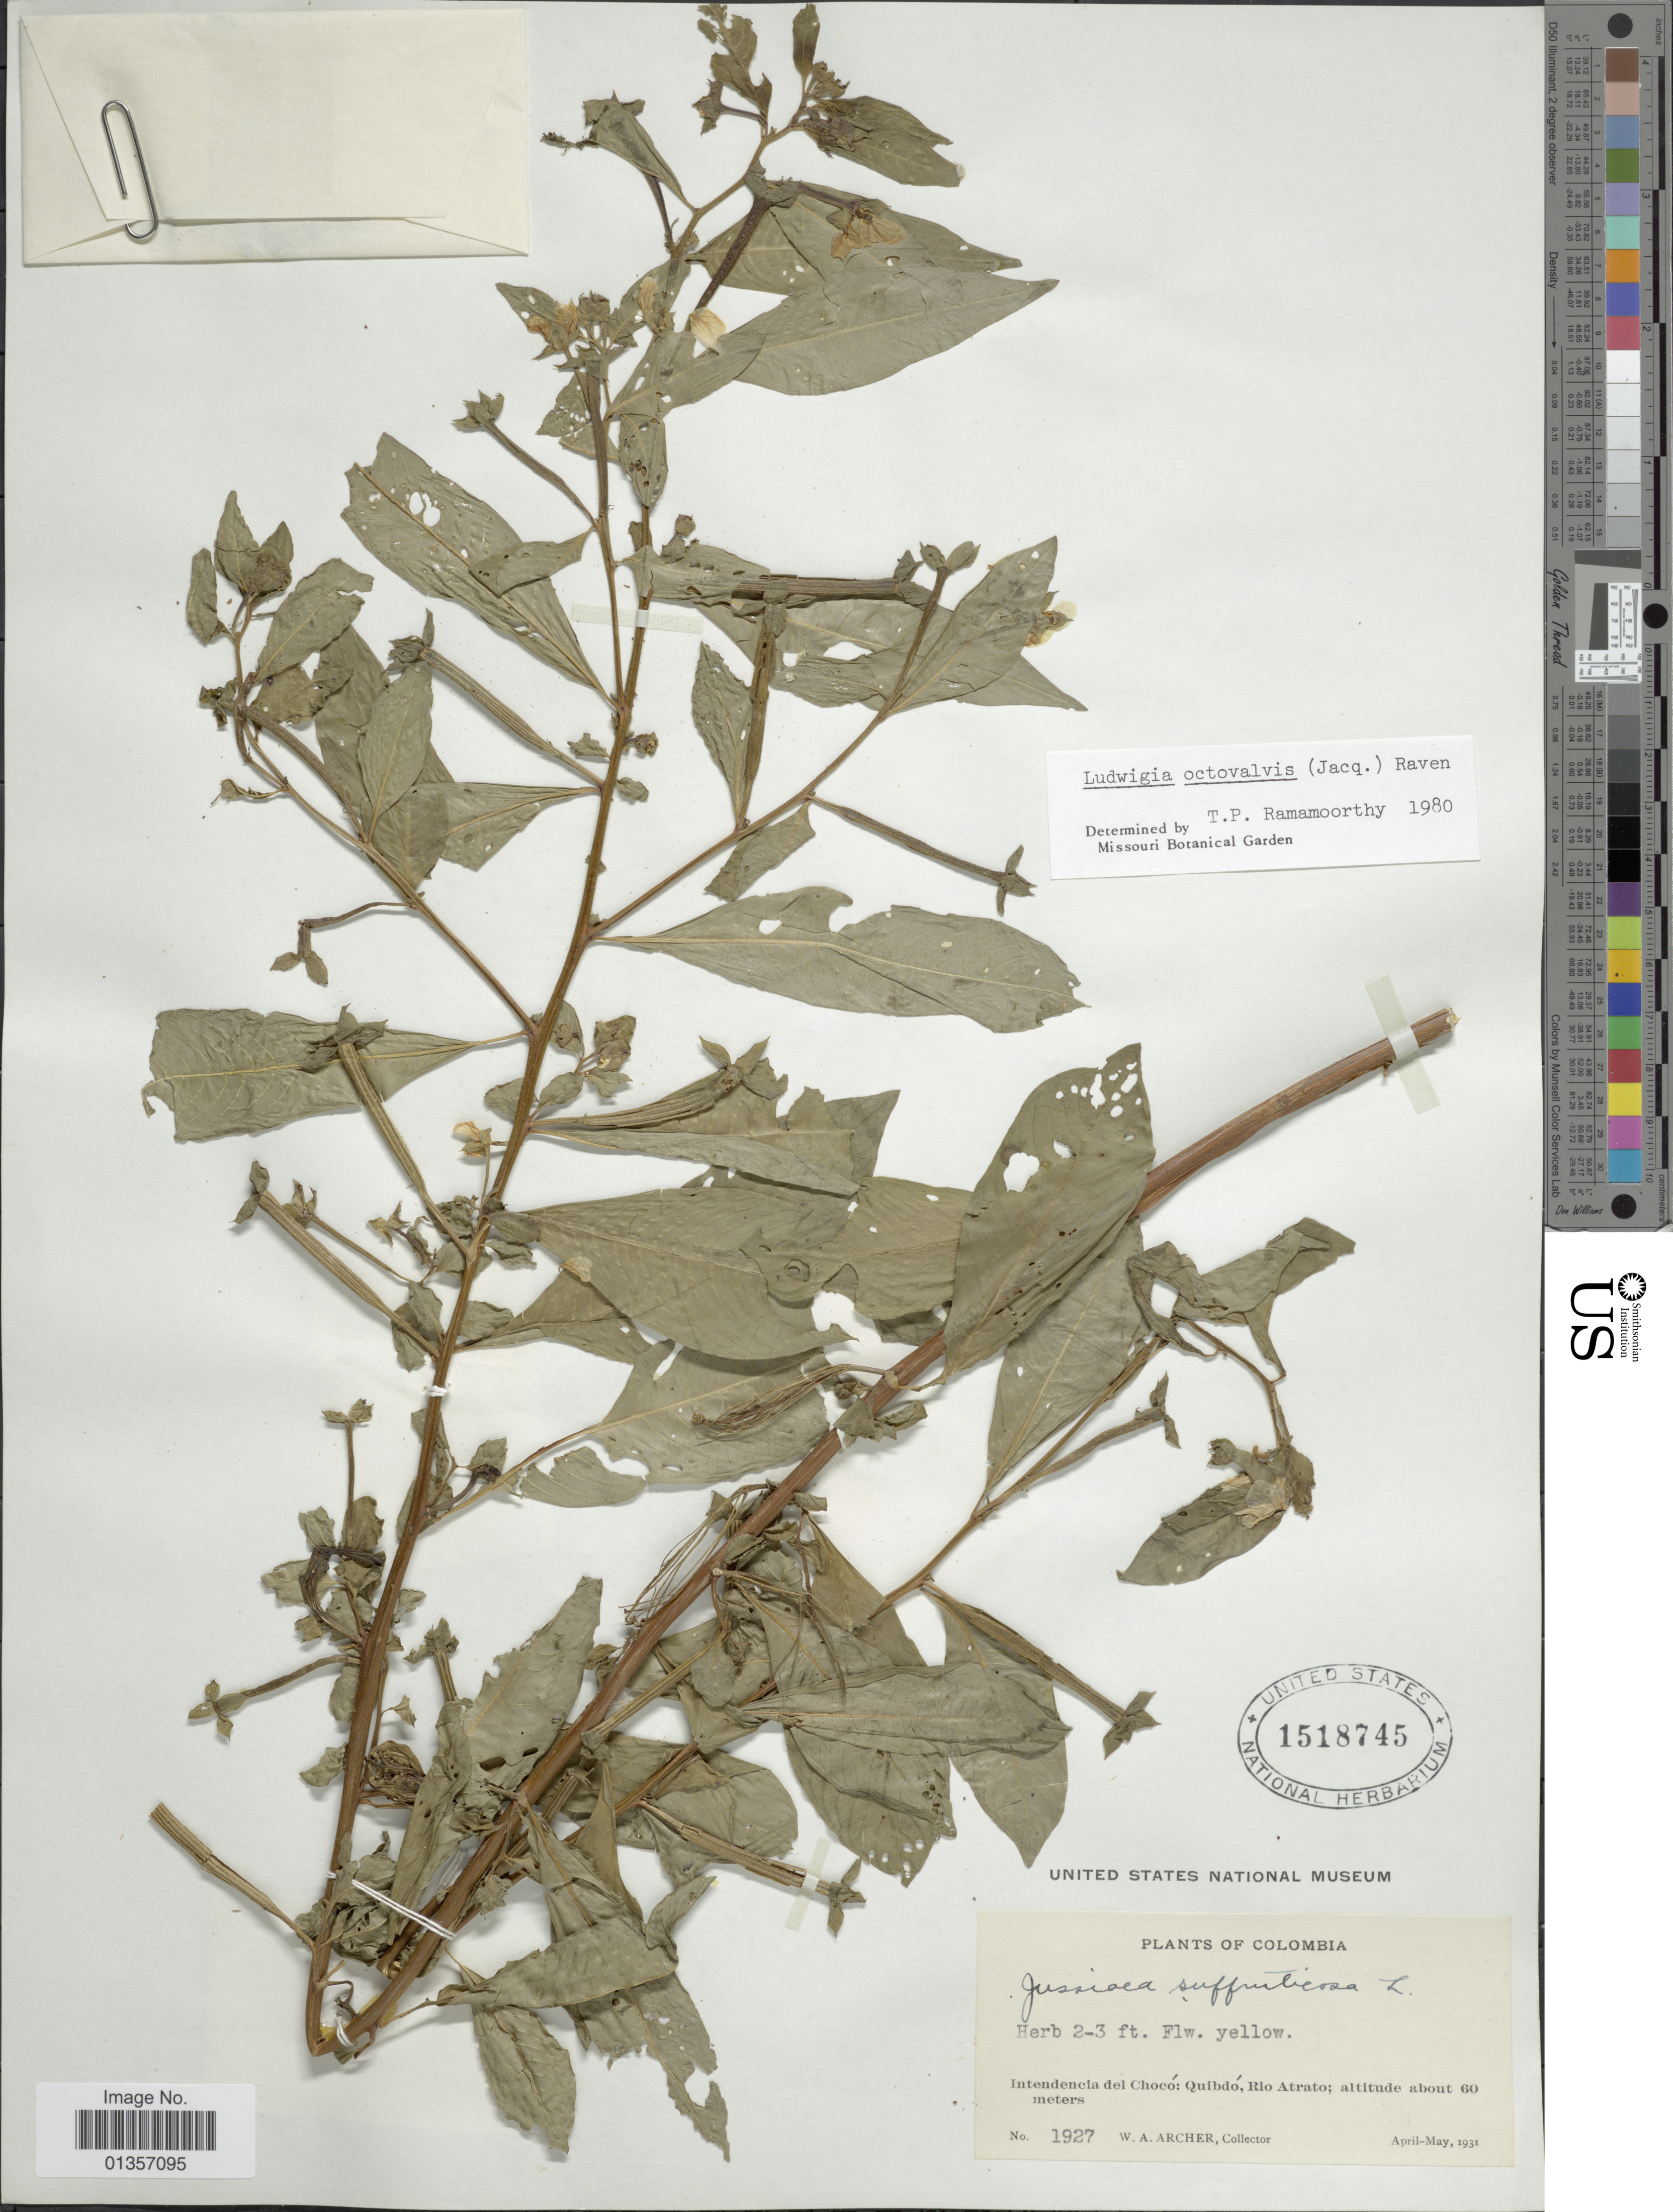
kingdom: Plantae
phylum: Tracheophyta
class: Magnoliopsida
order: Myrtales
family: Onagraceae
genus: Ludwigia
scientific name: Ludwigia octovalvis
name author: (Jacq.) P.H. Raven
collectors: W. A. Archer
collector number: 1927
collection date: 1931-04/1931-05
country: Colombia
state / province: Chocó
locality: Quibdó, Rio Atrato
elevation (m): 60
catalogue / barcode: US 1518745